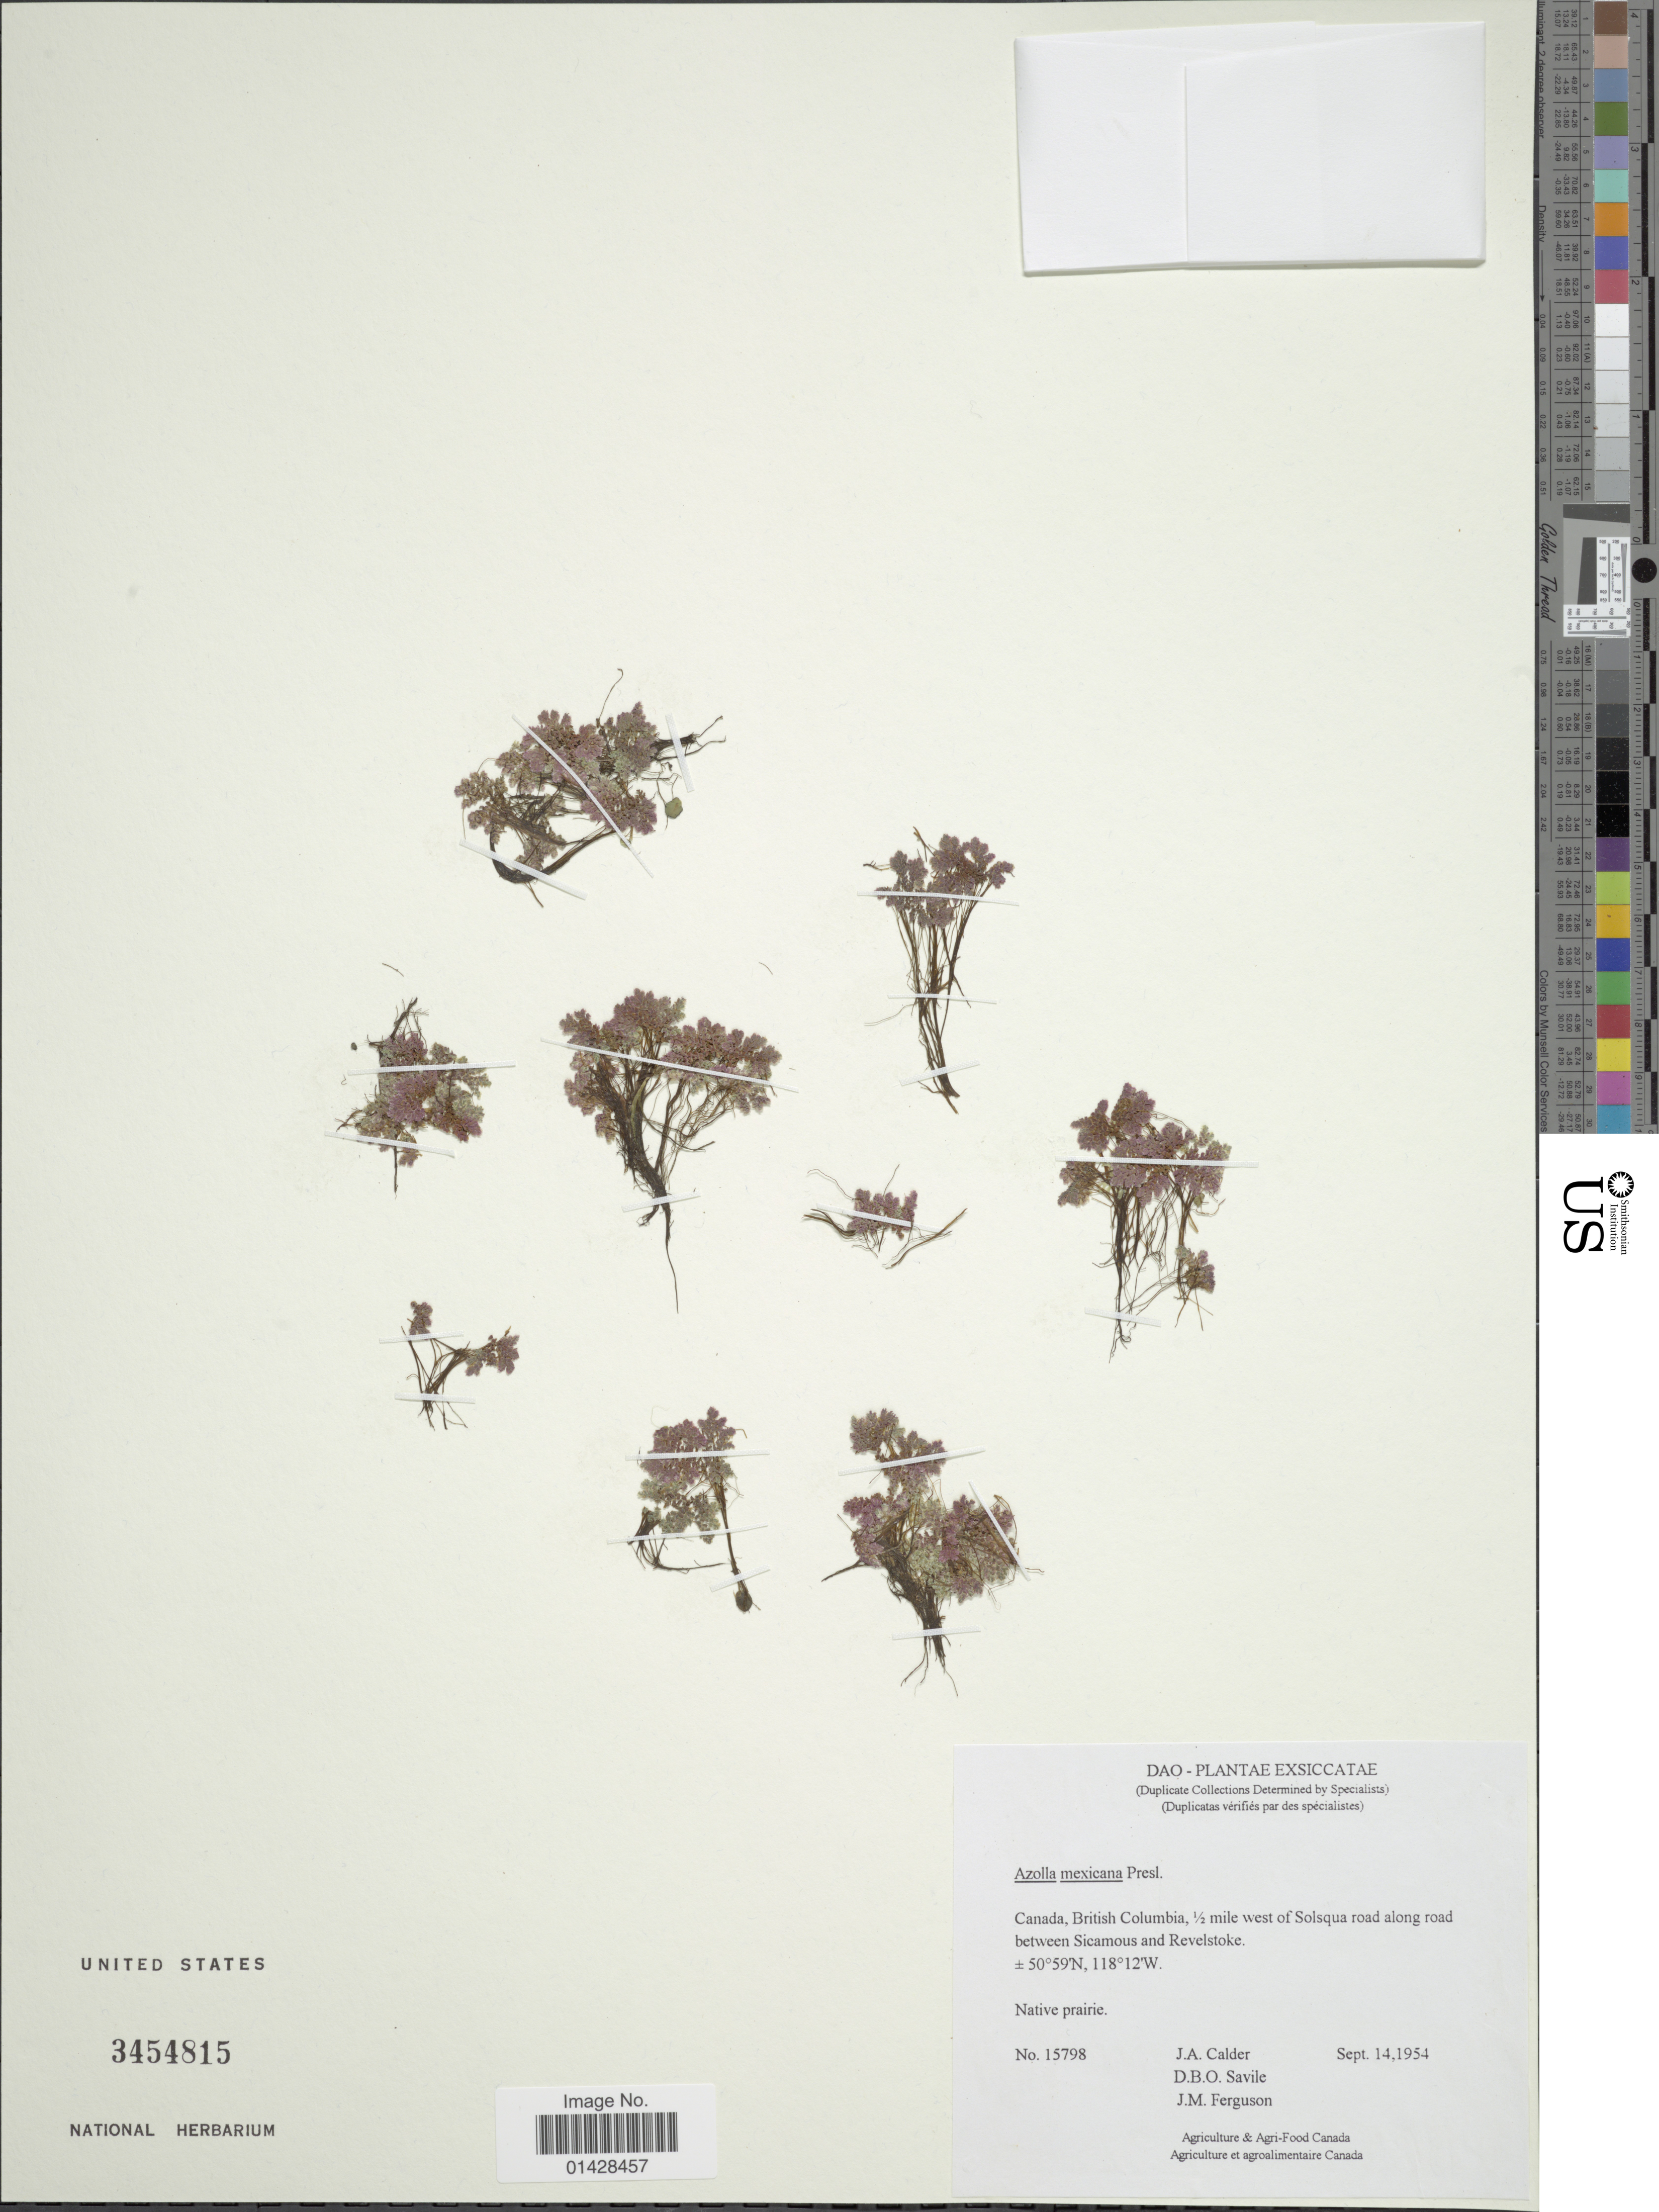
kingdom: Plantae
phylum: Tracheophyta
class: Polypodiopsida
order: Salviniales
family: Salviniaceae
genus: Azolla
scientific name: Azolla mexicana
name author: C. Presl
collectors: J. A. Calder & J. M. Ferguson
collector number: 15798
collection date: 1954-09-14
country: Canada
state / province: British Columbia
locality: ½ mile west of Solsqua road along road between Sicamous and Revelstoke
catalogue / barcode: US 3454815